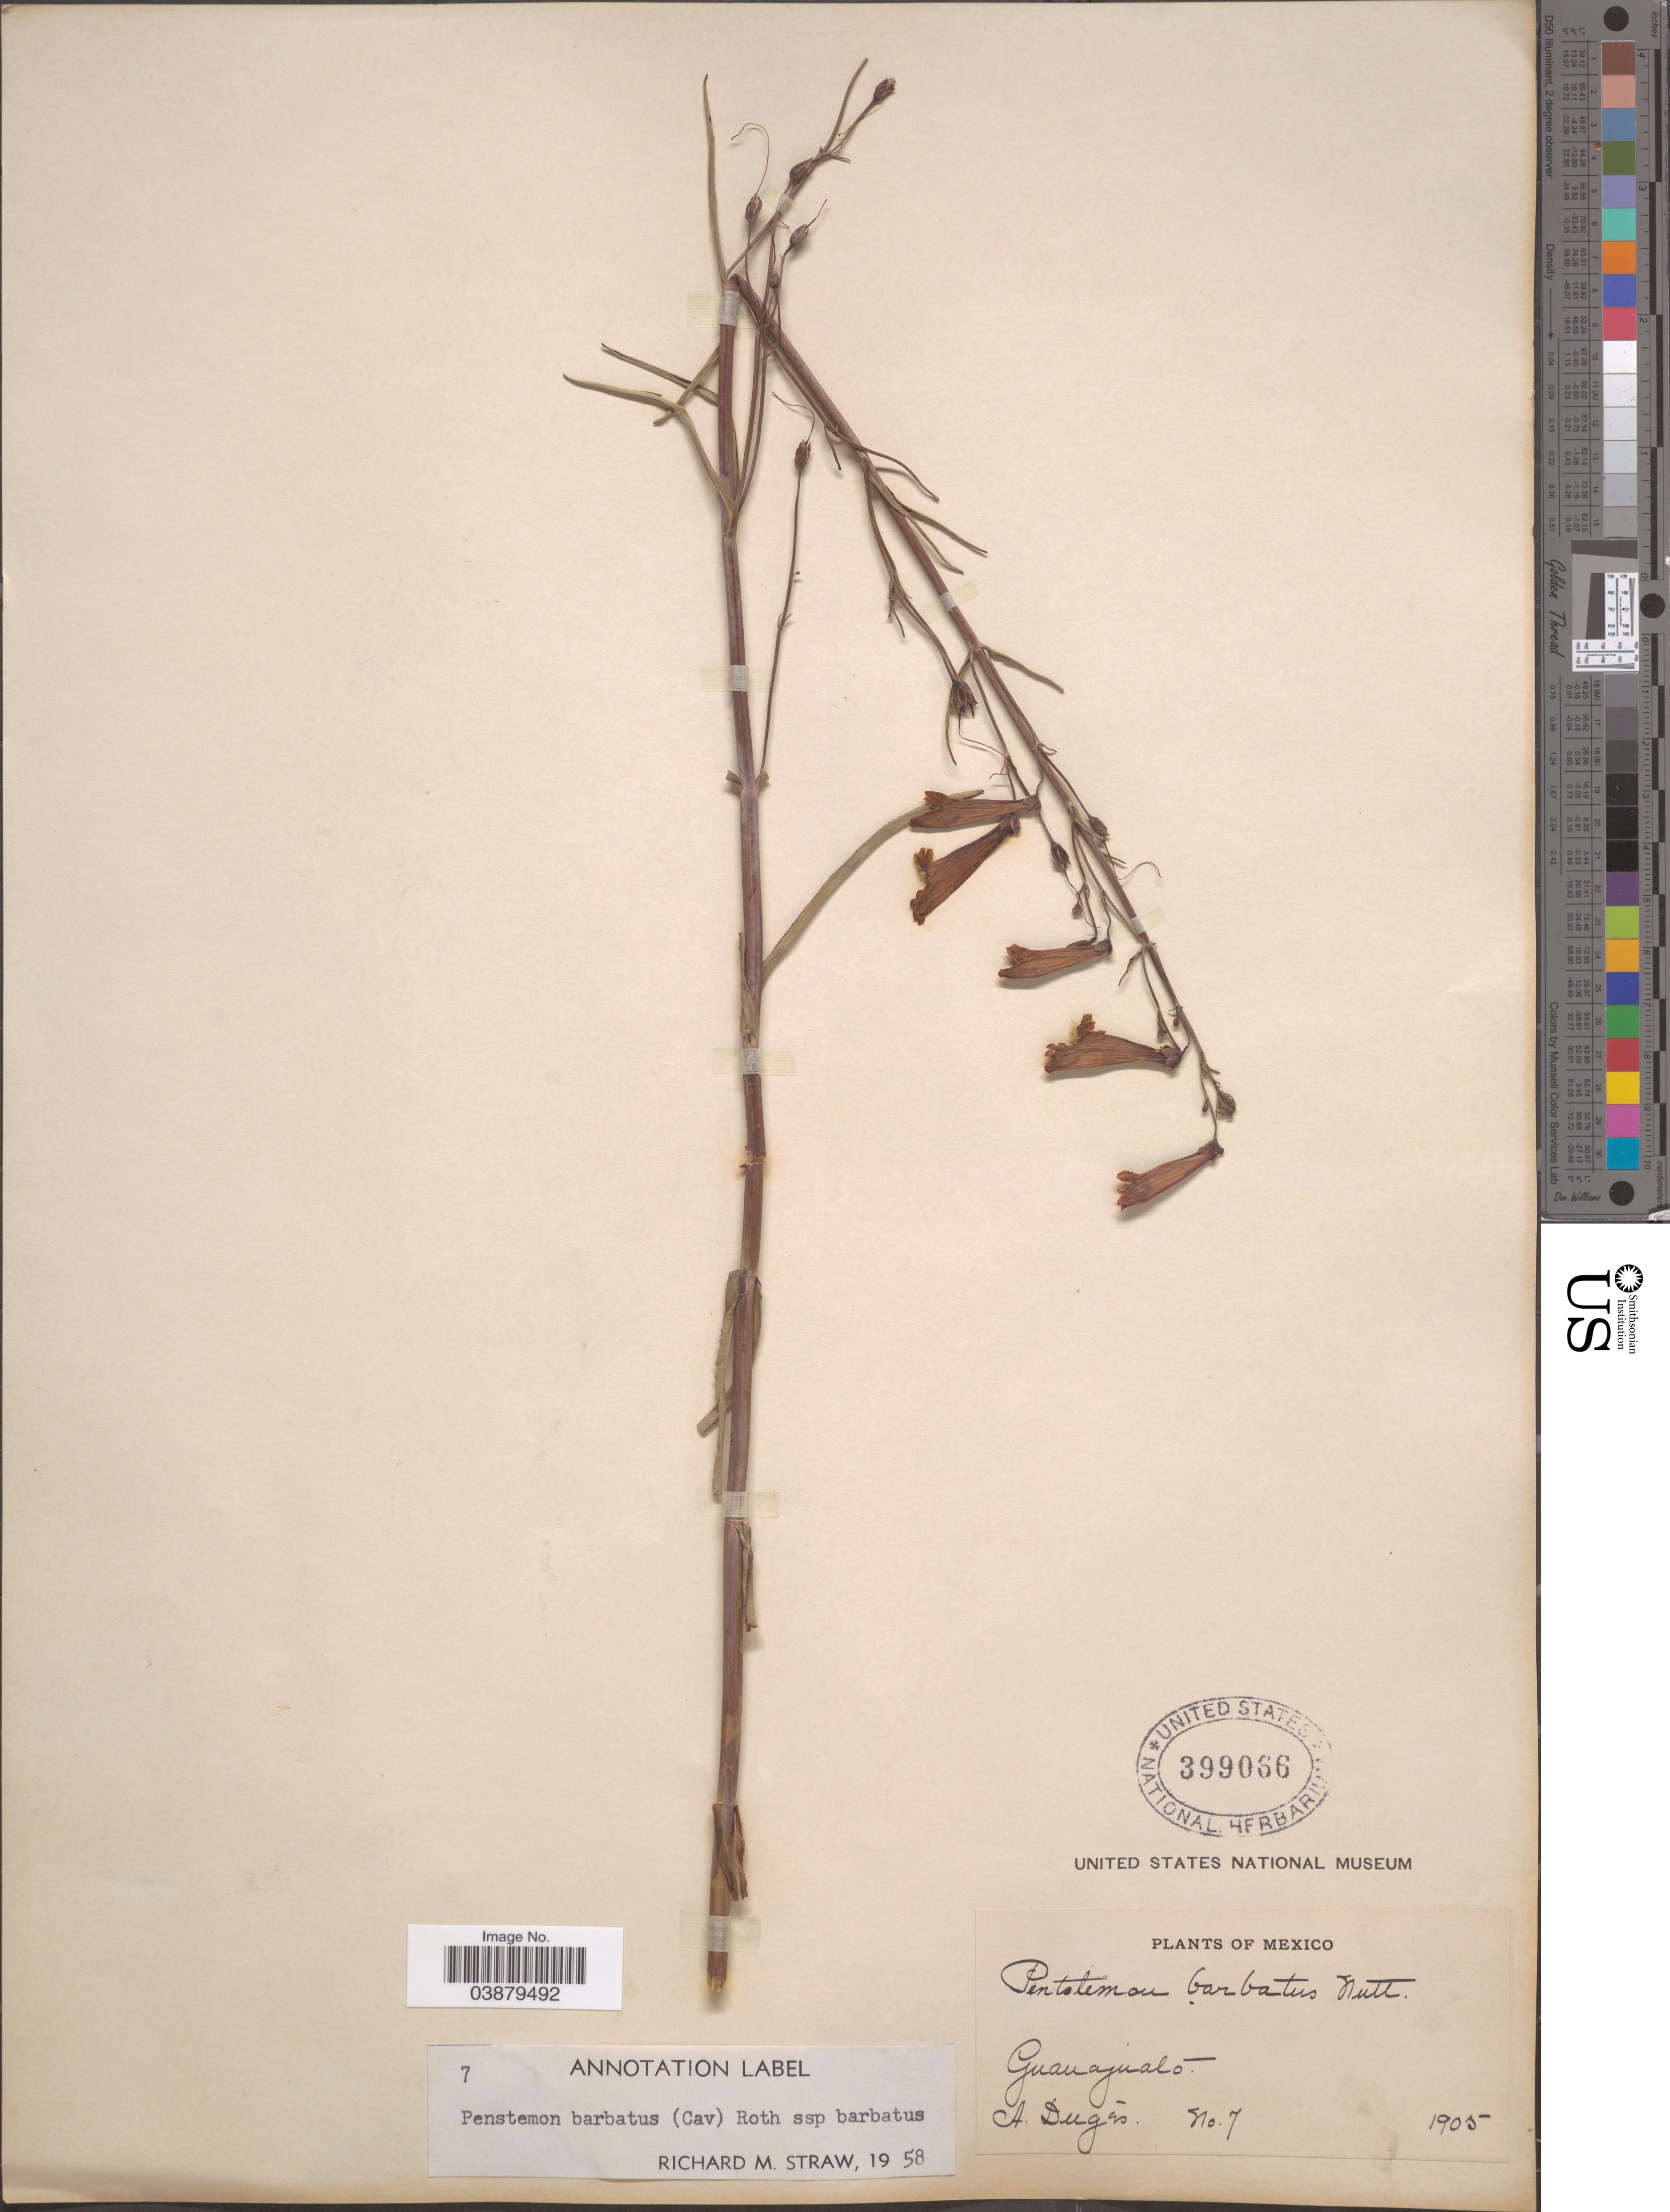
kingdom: Plantae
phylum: Tracheophyta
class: Magnoliopsida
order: Lamiales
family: Plantaginaceae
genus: Penstemon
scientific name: Penstemon barbatus subsp. barbatus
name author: (Cav.) Roth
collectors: A. Dugès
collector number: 7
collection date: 1905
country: Mexico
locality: Guanajuato.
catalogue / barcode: US 399066